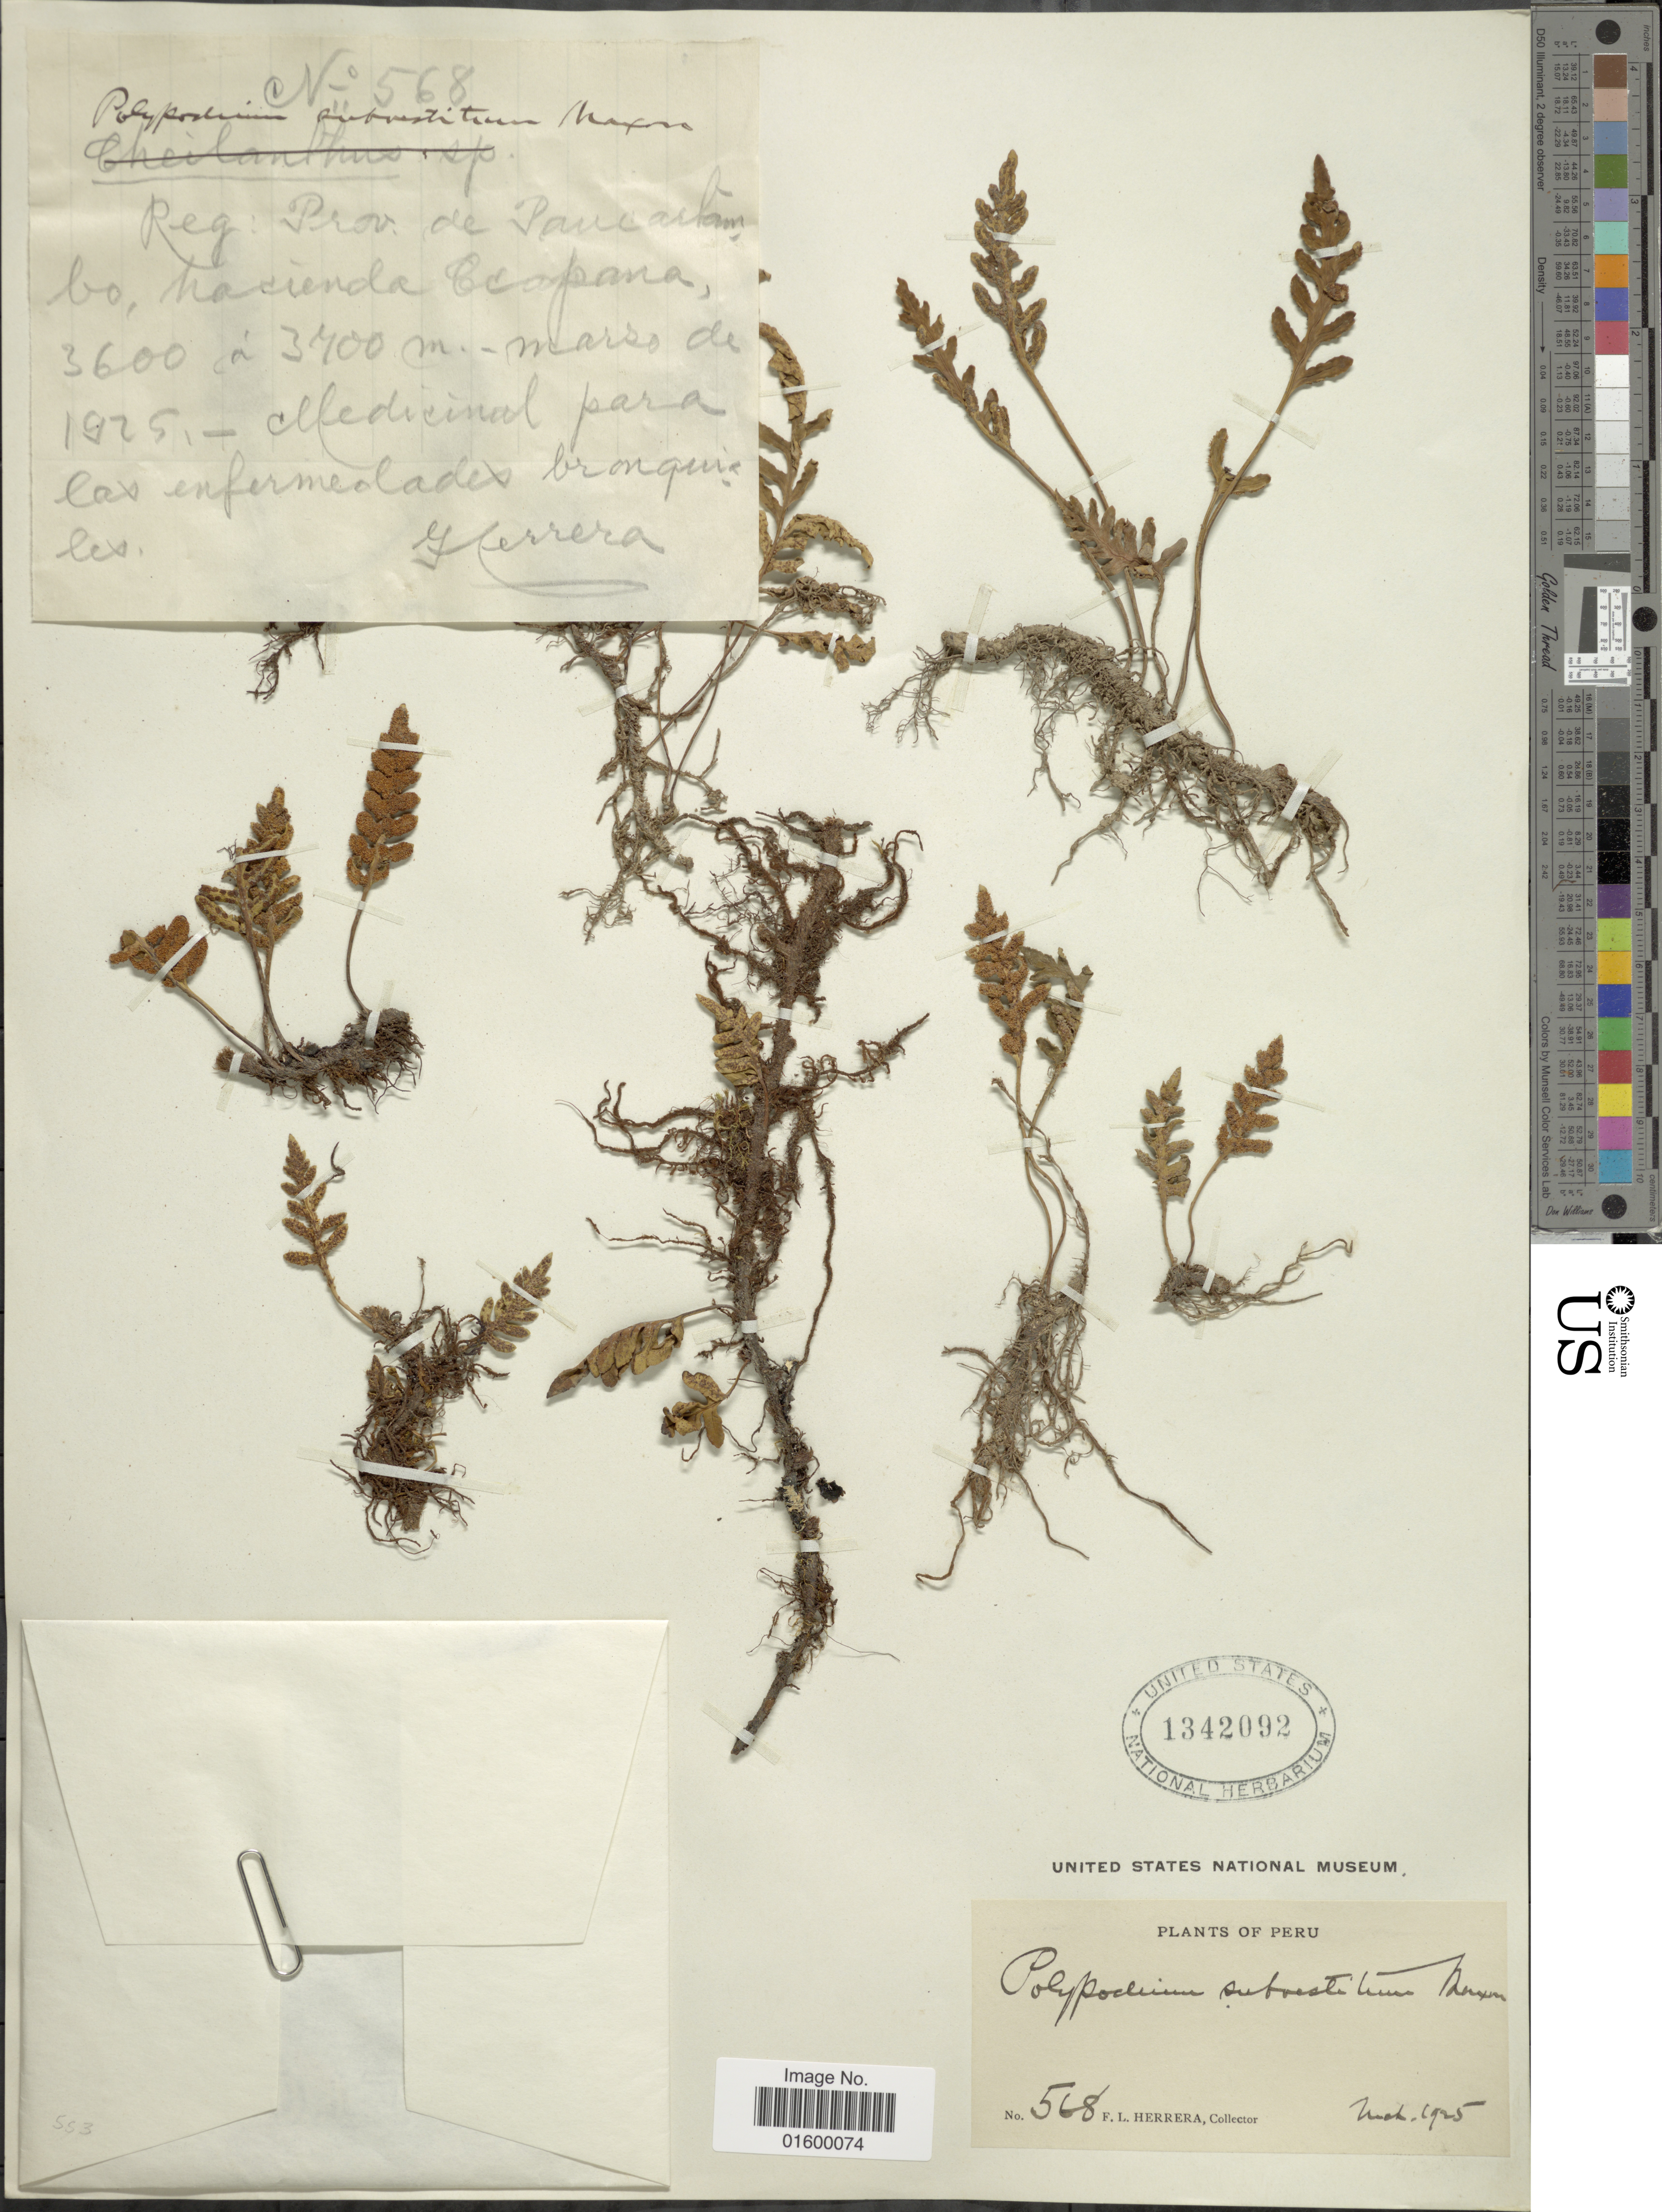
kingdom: Plantae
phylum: Tracheophyta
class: Polypodiopsida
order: Polypodiales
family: Polypodiaceae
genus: Pleopeltis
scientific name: Pleopeltis subvestita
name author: (Maxon) A.R. Sm.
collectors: F. L. Herrera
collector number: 568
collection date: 1925-03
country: Peru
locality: Prov. de Paucartambo, hacienda Ecopana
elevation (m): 3600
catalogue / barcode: US 1342092